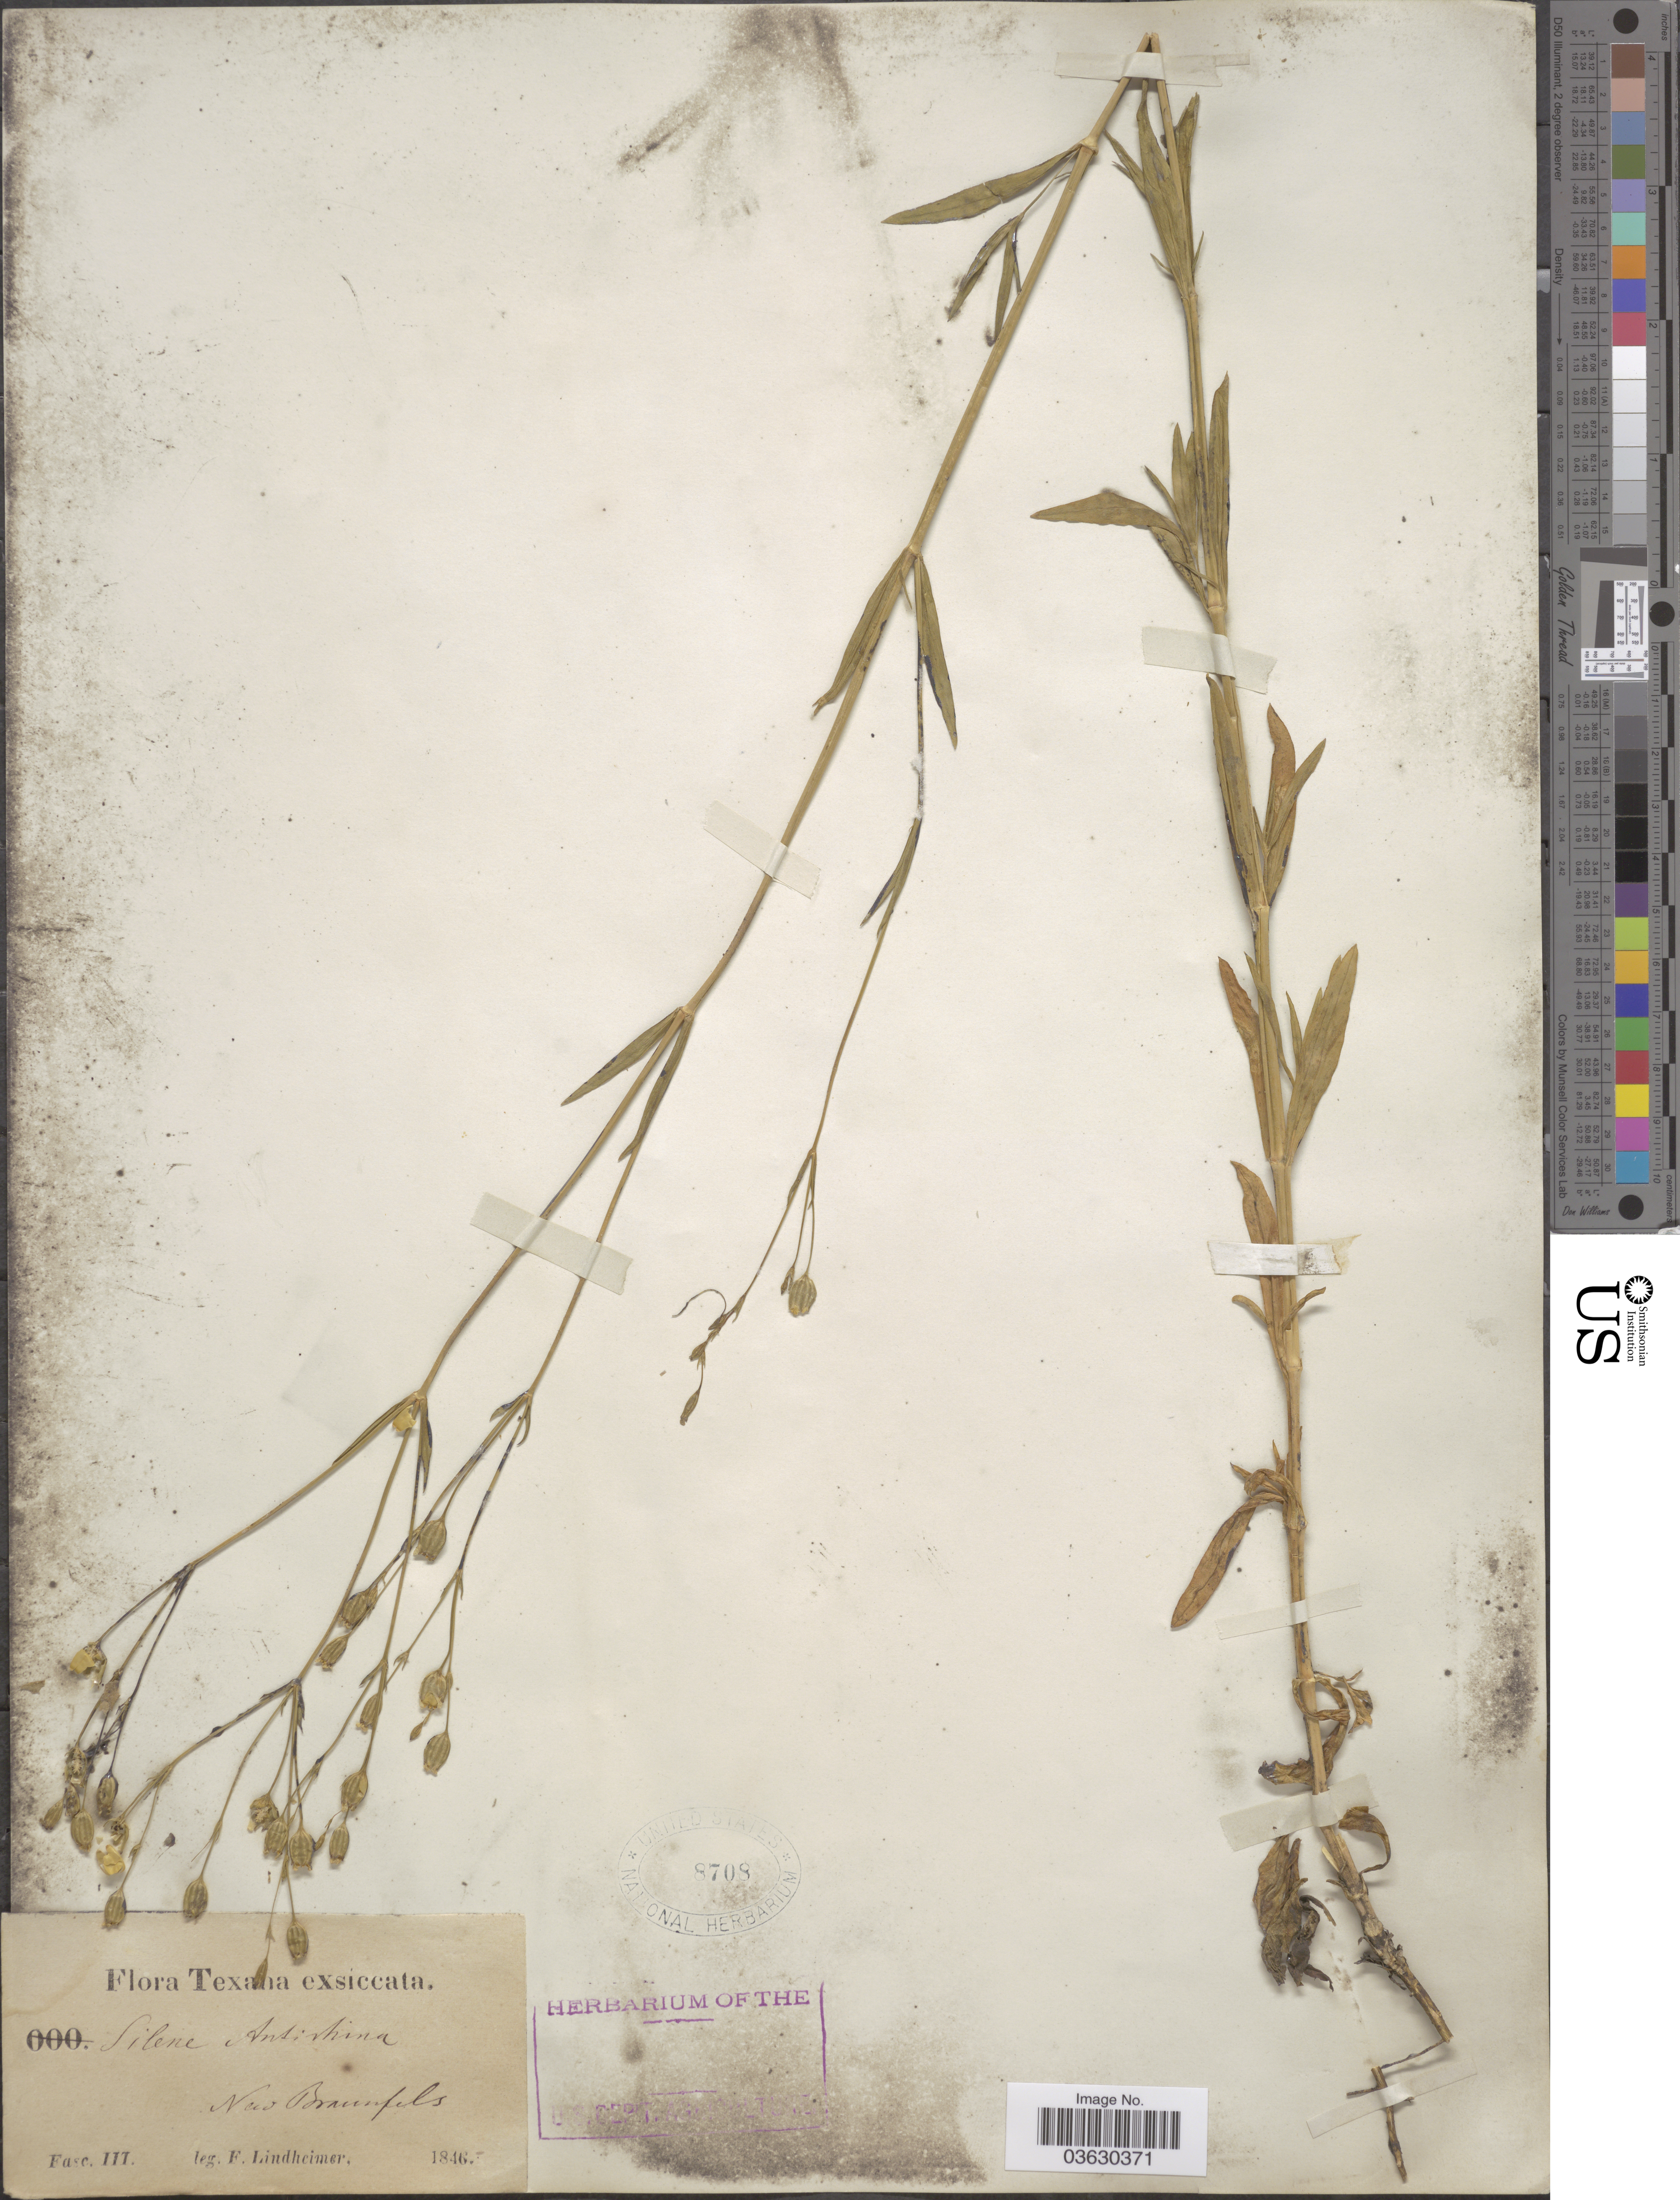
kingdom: Plantae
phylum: Tracheophyta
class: Magnoliopsida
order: Caryophyllales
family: Caryophyllaceae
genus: Silene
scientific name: Silene antirrhina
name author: L.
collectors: F. Lindheimer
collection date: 1846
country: United States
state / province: Texas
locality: New Braunfels. Fasc. III [unsure placement]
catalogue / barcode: US 8708